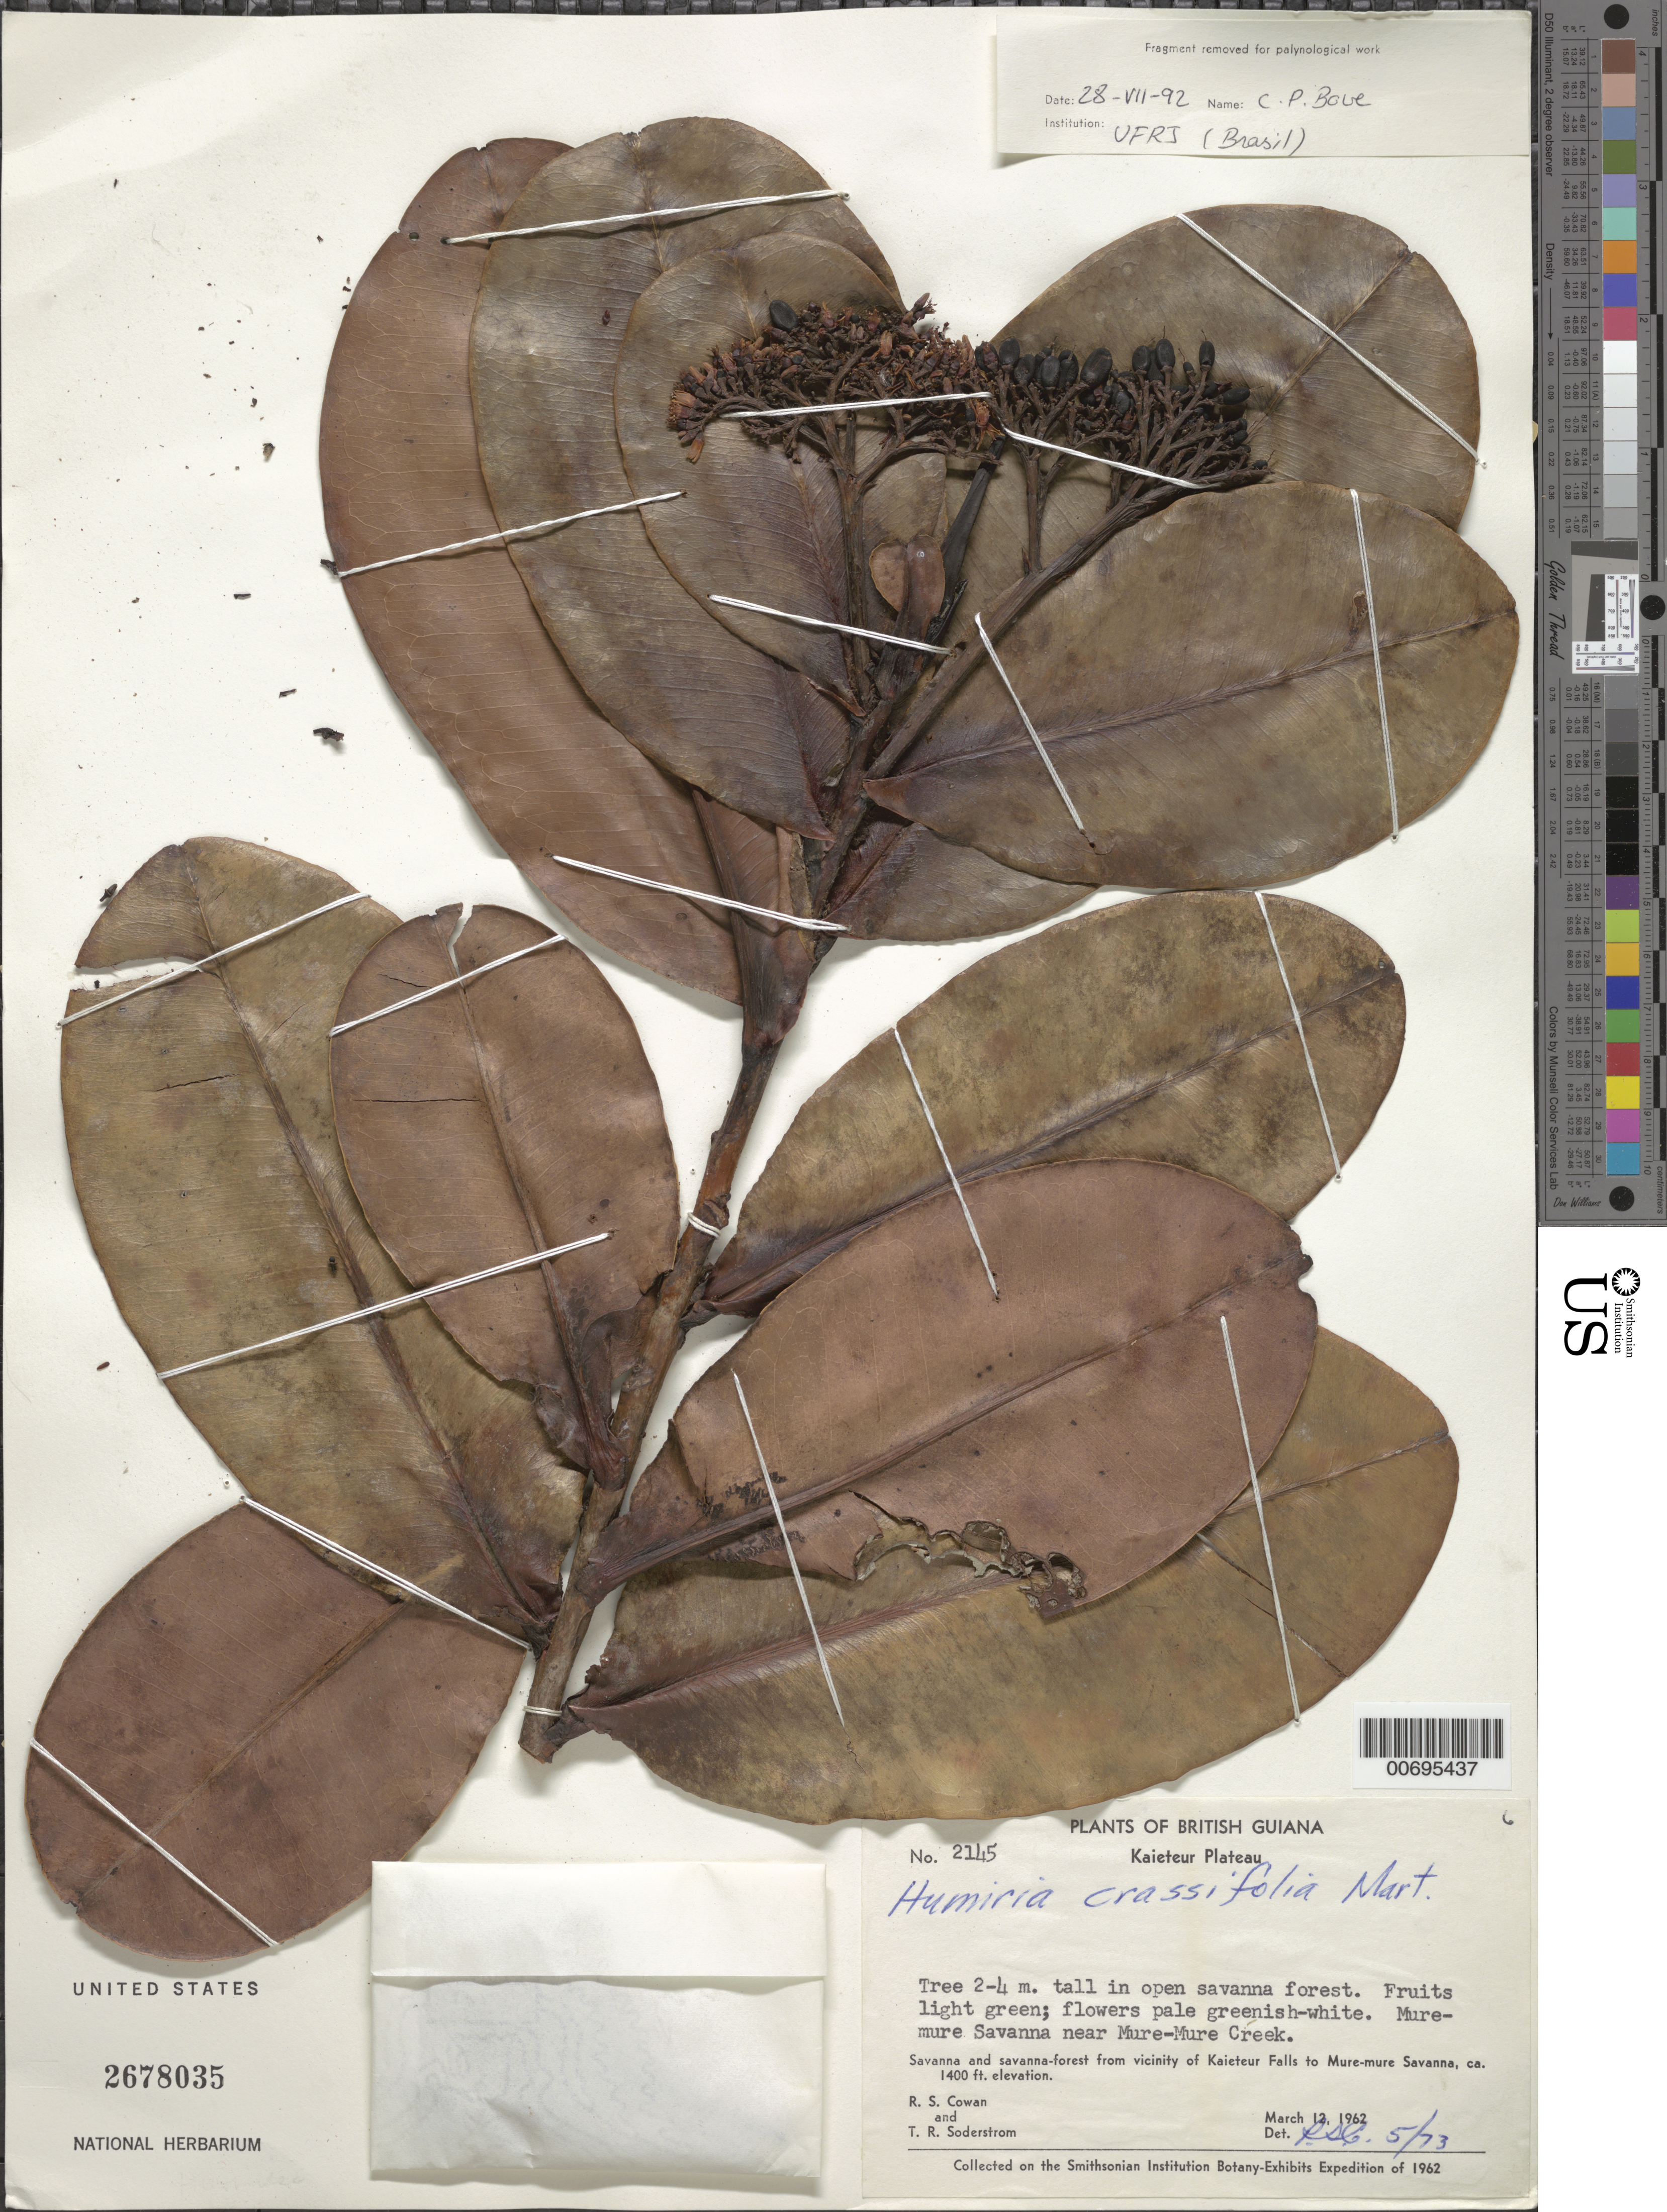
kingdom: Plantae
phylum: Tracheophyta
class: Magnoliopsida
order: Malpighiales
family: Humiriaceae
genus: Humiria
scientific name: Humiria crassifolia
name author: Mart. ex Urb.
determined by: Cowan, R. S.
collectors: R. S. Cowan & T. R. Soderstrom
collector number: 2145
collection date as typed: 12-Mar-62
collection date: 1962-03-12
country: Guyana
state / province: Potaro-Siparuni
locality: Kaieteur Plateau, Kaieteur Falls; near Mure-Mure creek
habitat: Open savanna forest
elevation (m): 427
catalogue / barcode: US 2678035